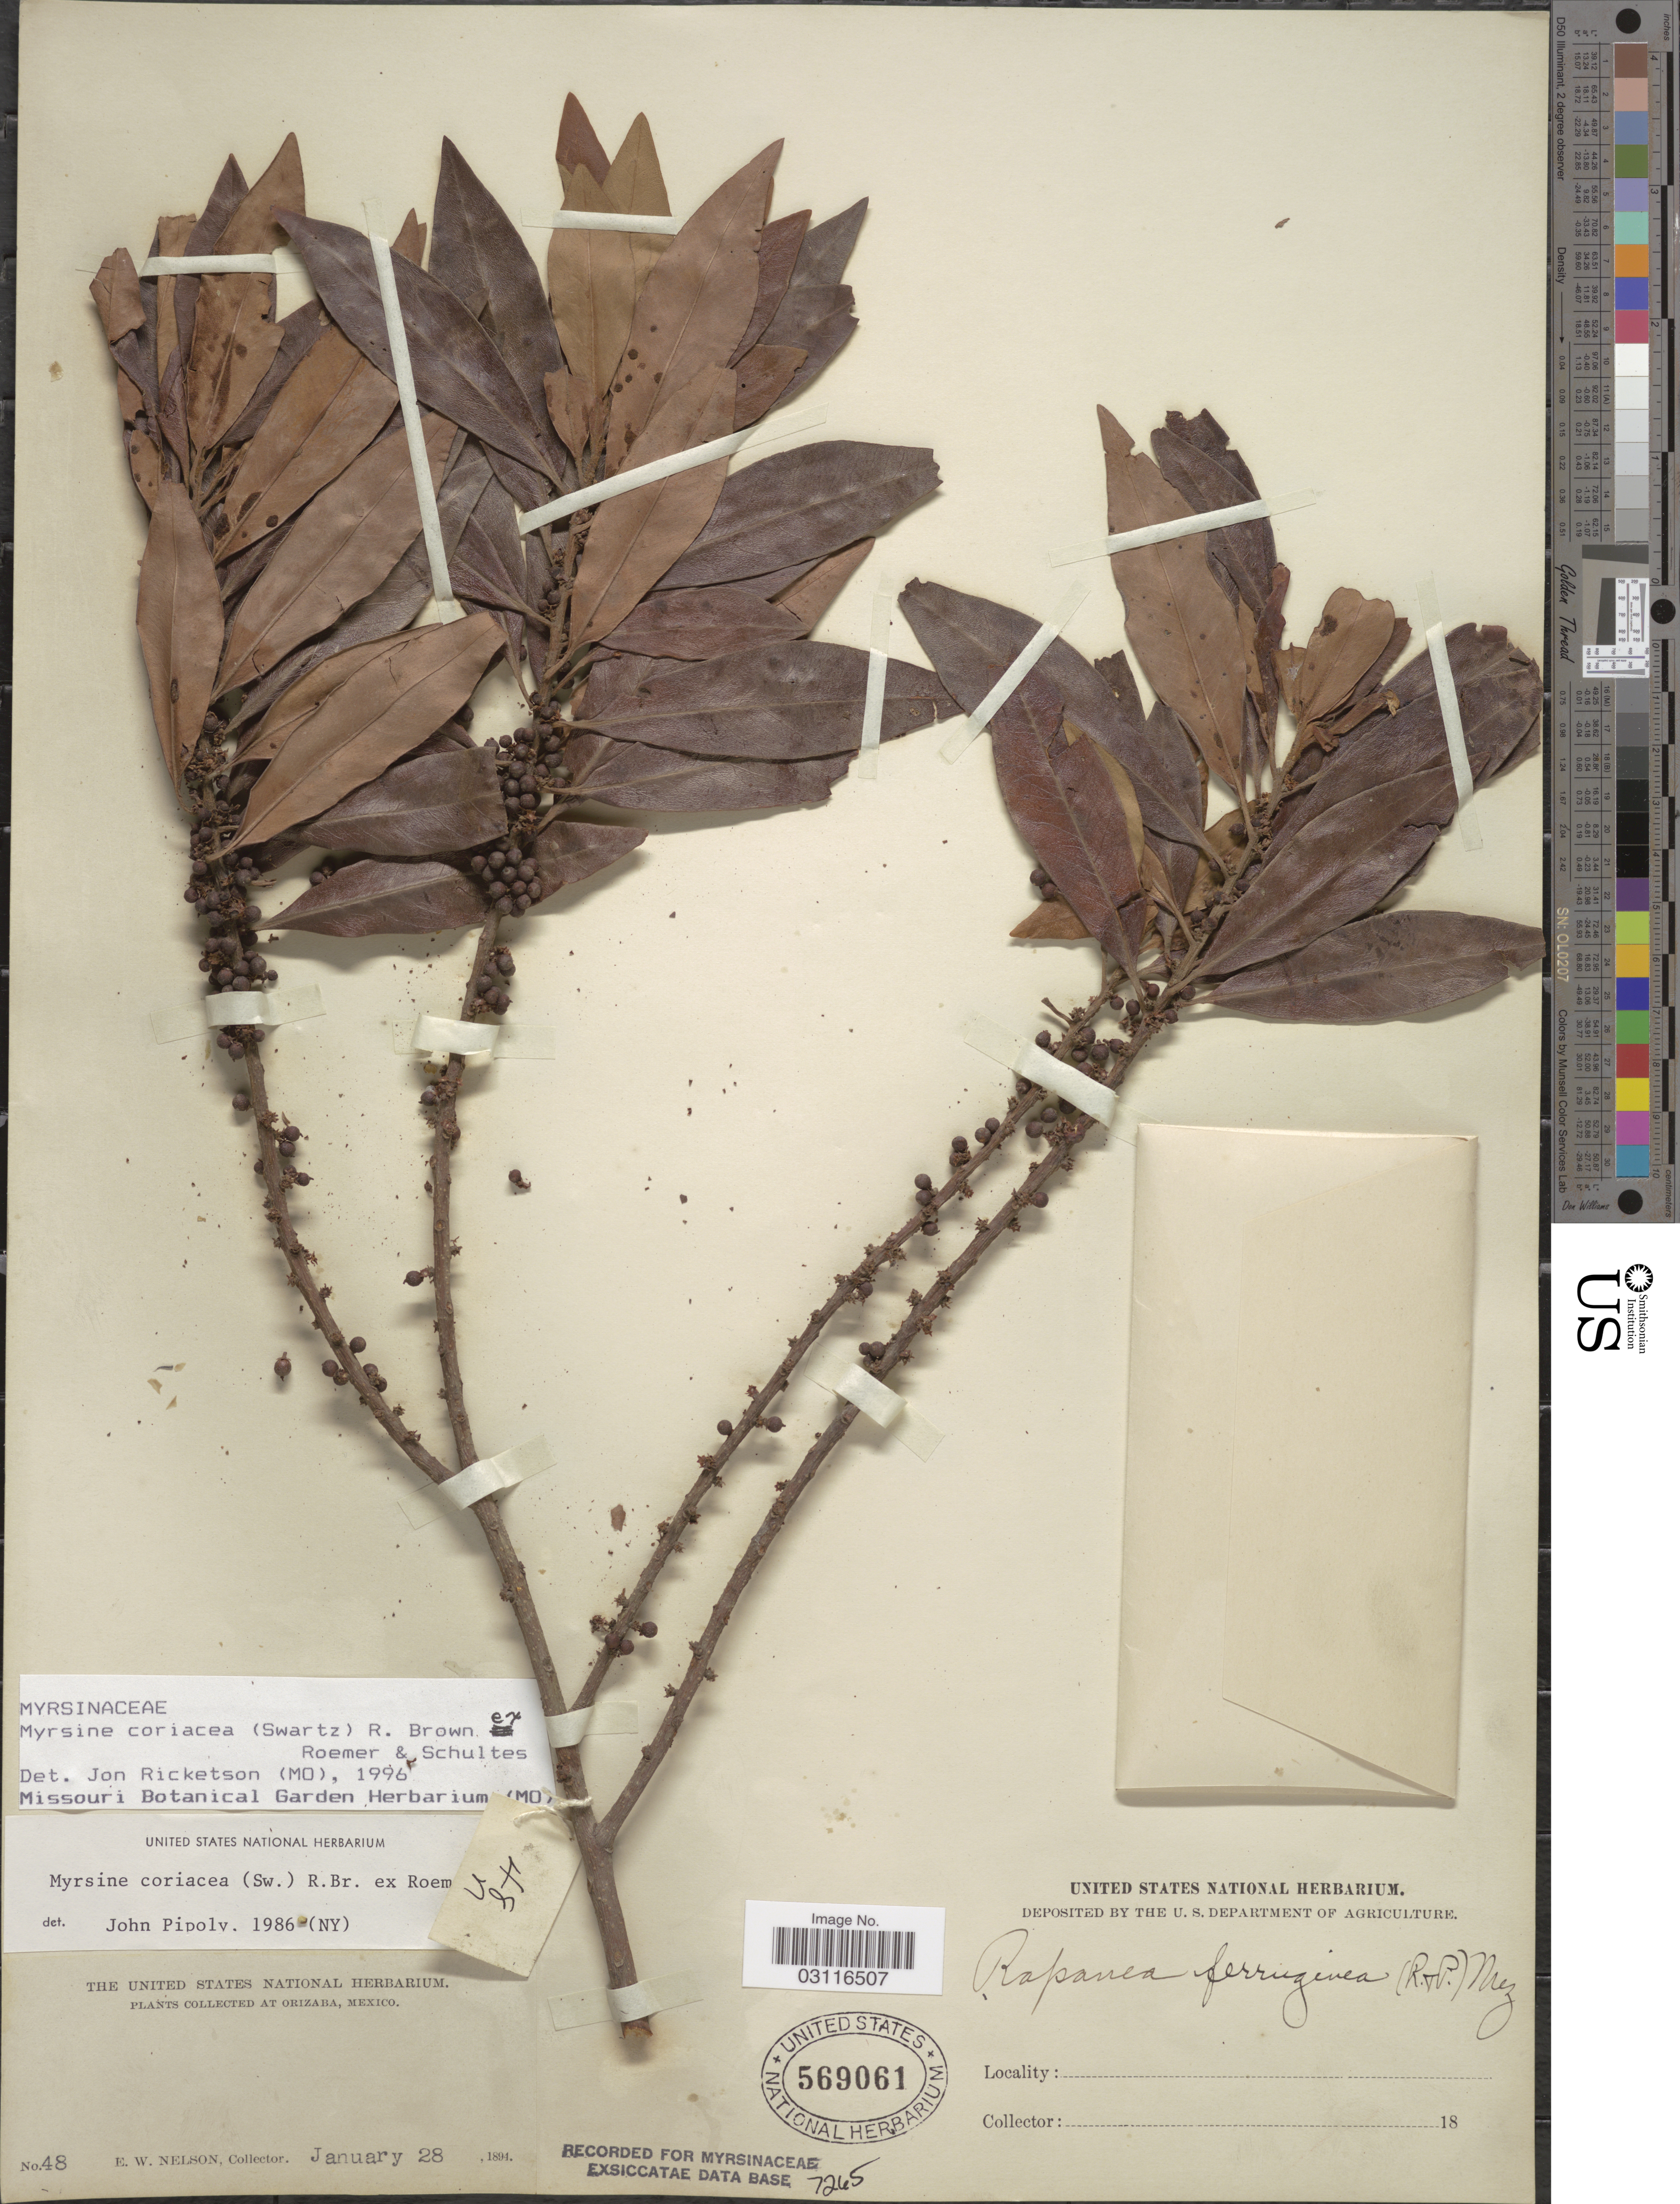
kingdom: Plantae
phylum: Tracheophyta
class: Magnoliopsida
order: Ericales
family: Primulaceae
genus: Myrsine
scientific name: Myrsine coriacea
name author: (Sw.) R. Br. ex Roem. & Schult.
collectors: E. W. Nelson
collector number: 48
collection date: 1894-01-28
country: Mexico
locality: Orizaba.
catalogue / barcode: US 569061